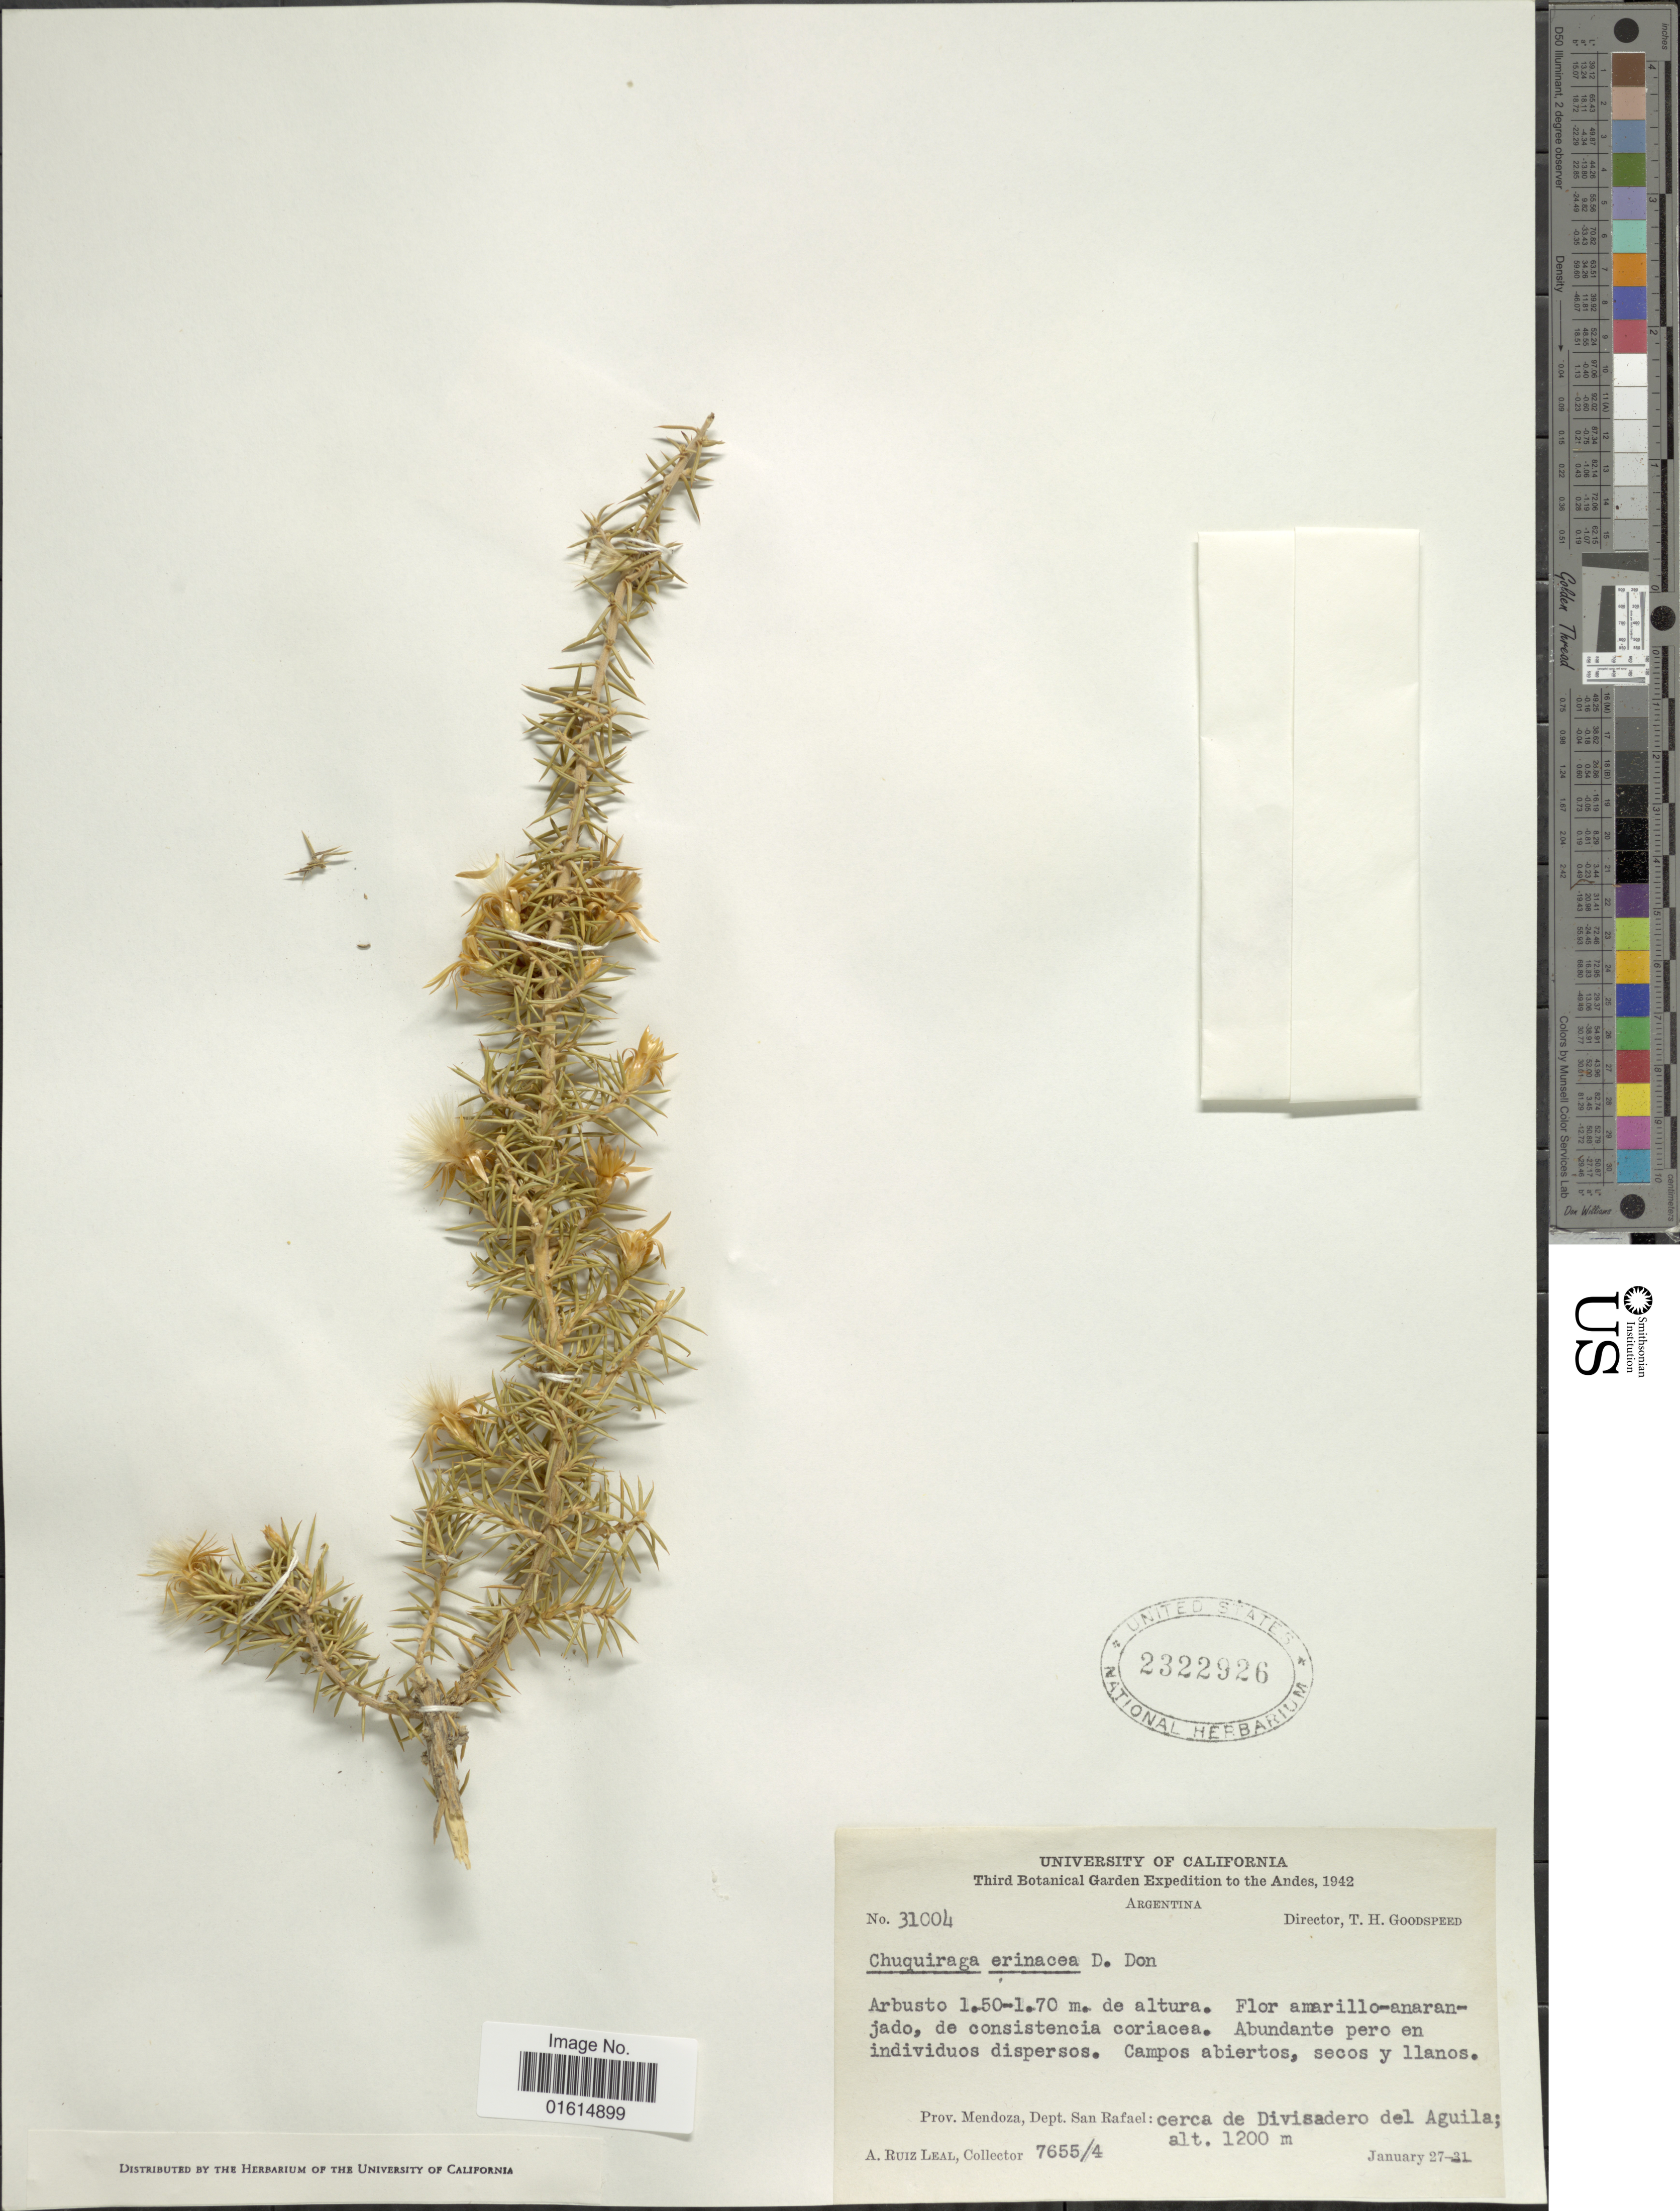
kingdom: Plantae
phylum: Tracheophyta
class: Magnoliopsida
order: Asterales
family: Asteraceae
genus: Chuquiraga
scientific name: Chuquiraga erinacea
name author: D. Don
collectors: A. R. Leal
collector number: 7655/4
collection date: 1942-01-27/1942-01-31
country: Argentina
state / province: Mendoza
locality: Andes, Prov. Mendoza, Dept. San Rafael, cerca de Divisadero del Aguila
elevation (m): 1200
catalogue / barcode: US 2322926